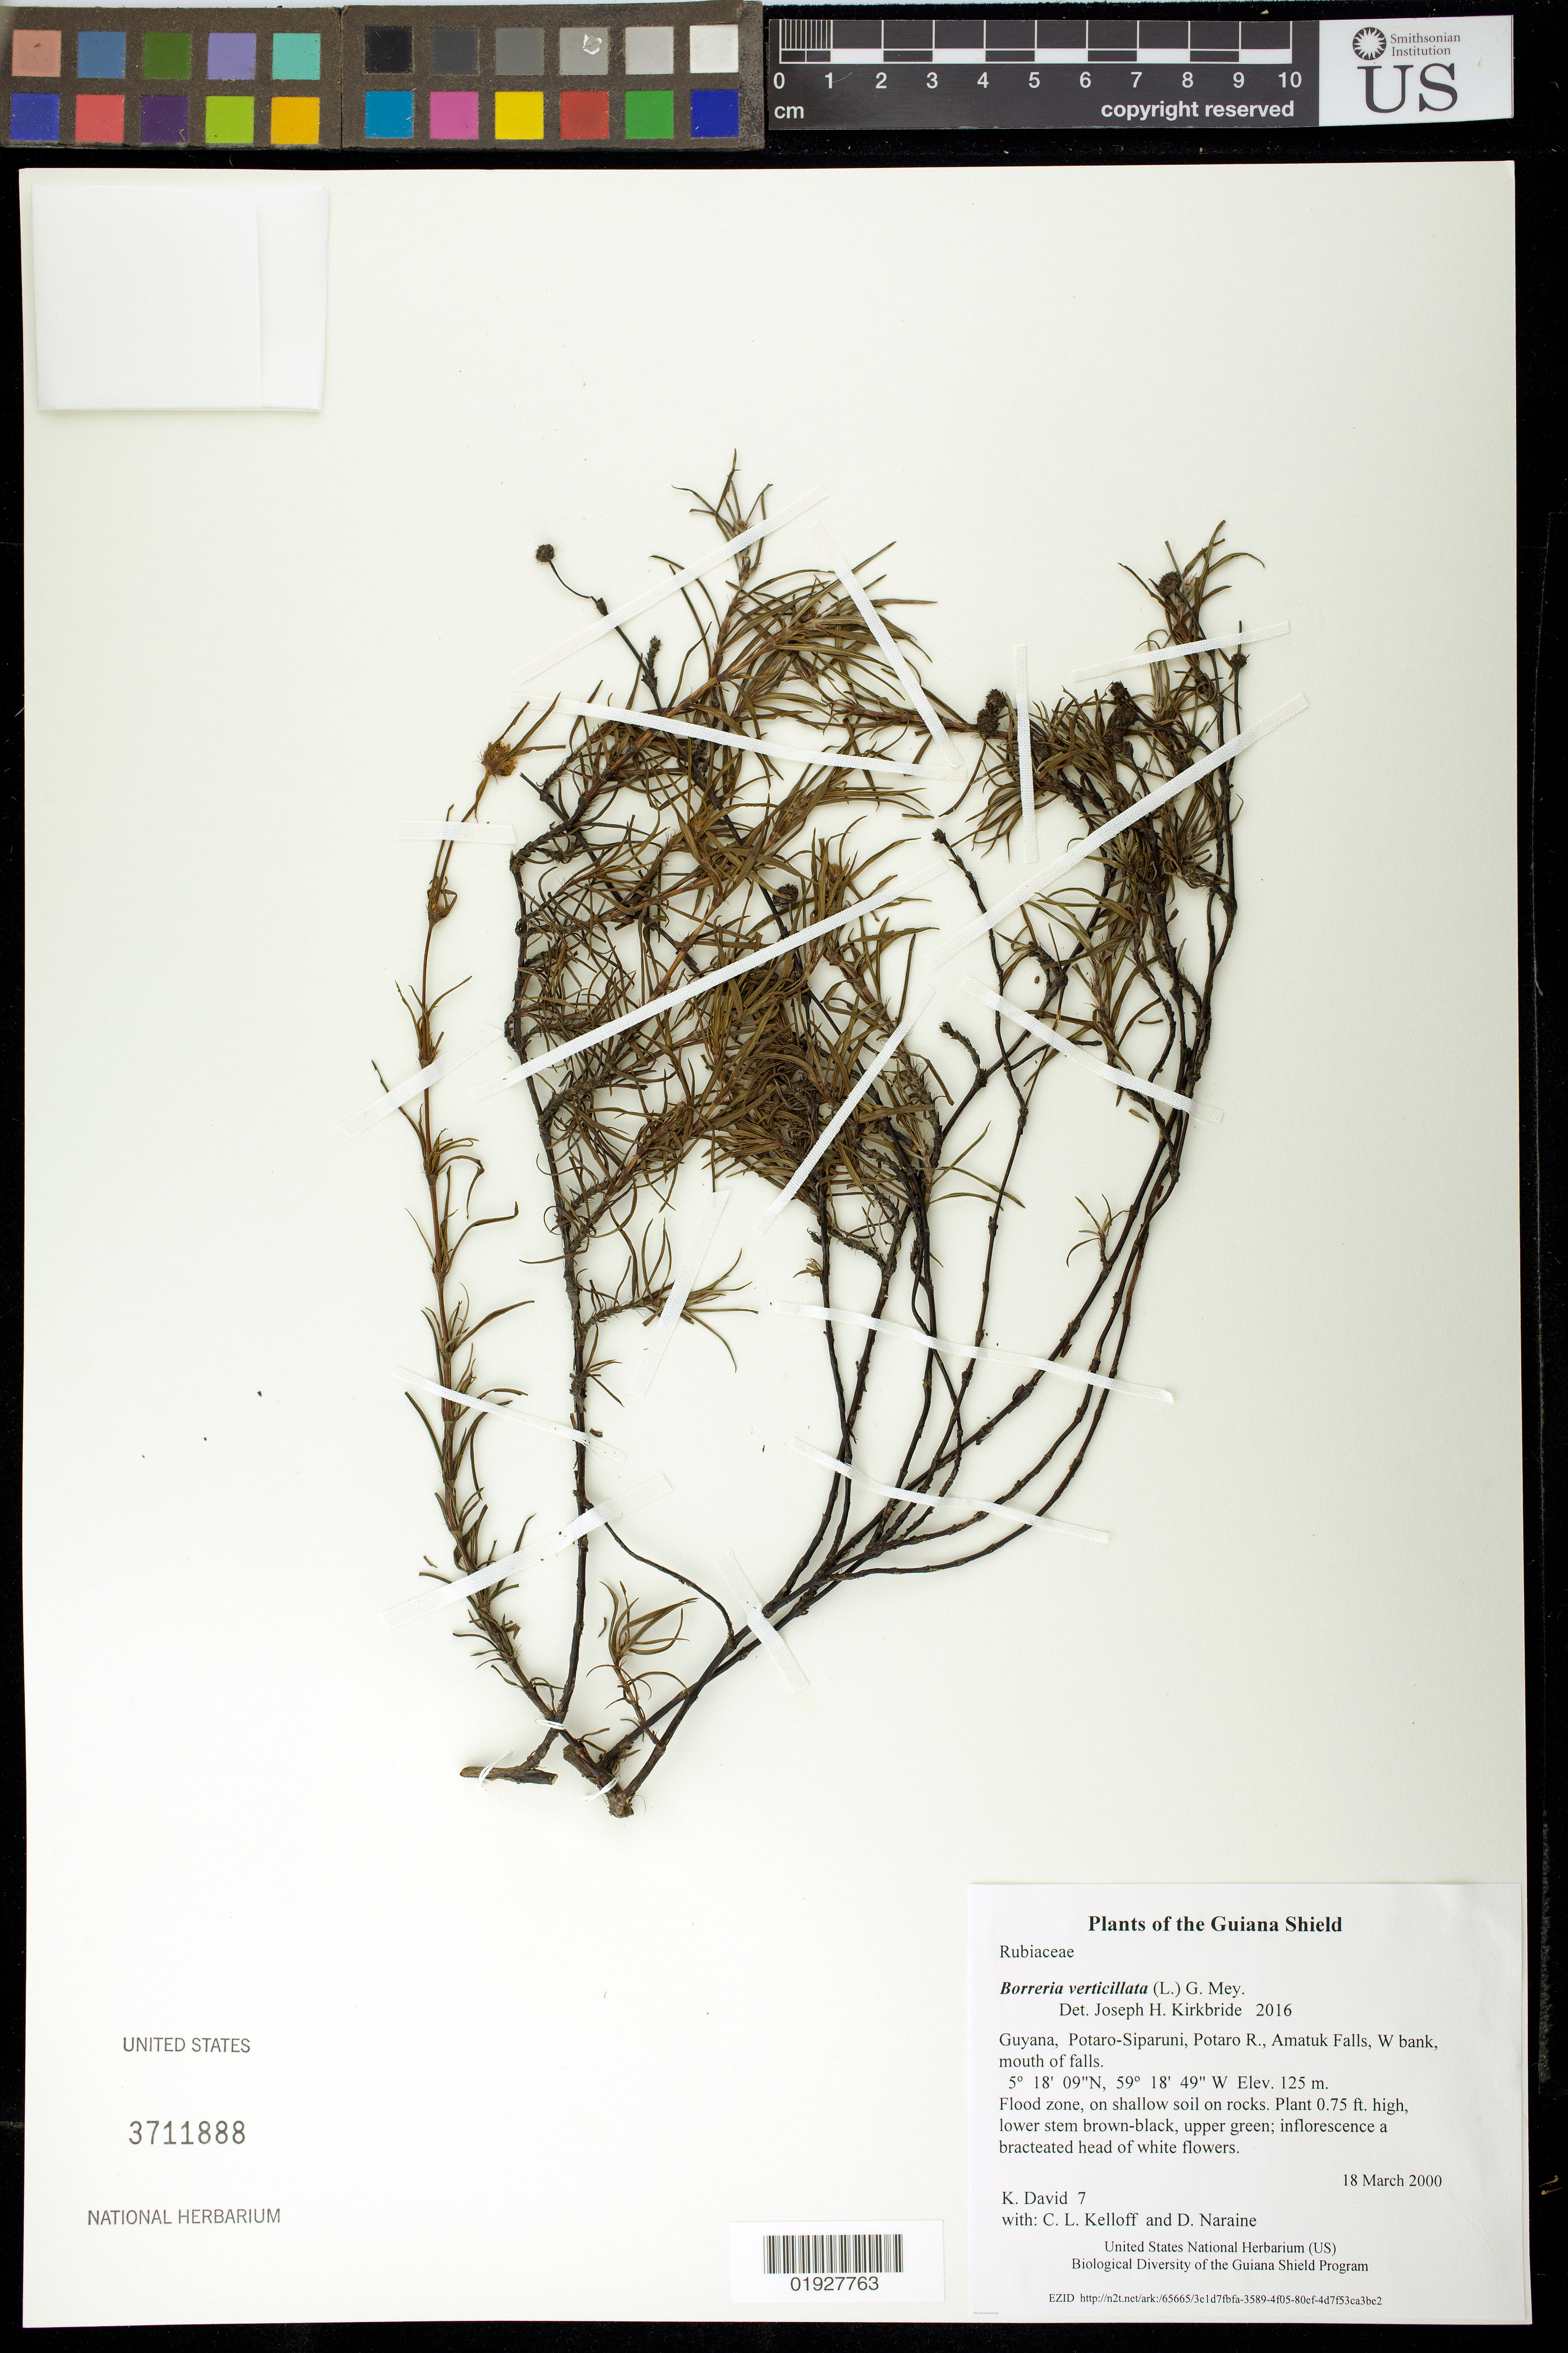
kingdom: Plantae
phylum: Tracheophyta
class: Magnoliopsida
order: Gentianales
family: Rubiaceae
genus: Borreria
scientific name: Borreria verticillata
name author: (L.) G. Mey.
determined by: Kirkbride, J. H.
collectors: K. David, C. L. Kelloff & D. Naraine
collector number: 7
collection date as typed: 18 March 2000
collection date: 2000-03-18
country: Guyana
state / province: Potaro-Siparuni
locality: Potaro R., Amatuk Falls, W bank, mouth of falls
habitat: Flood zone, on shallow soil on rocks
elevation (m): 125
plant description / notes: Corolla, pistil, stamen white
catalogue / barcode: US 3711888